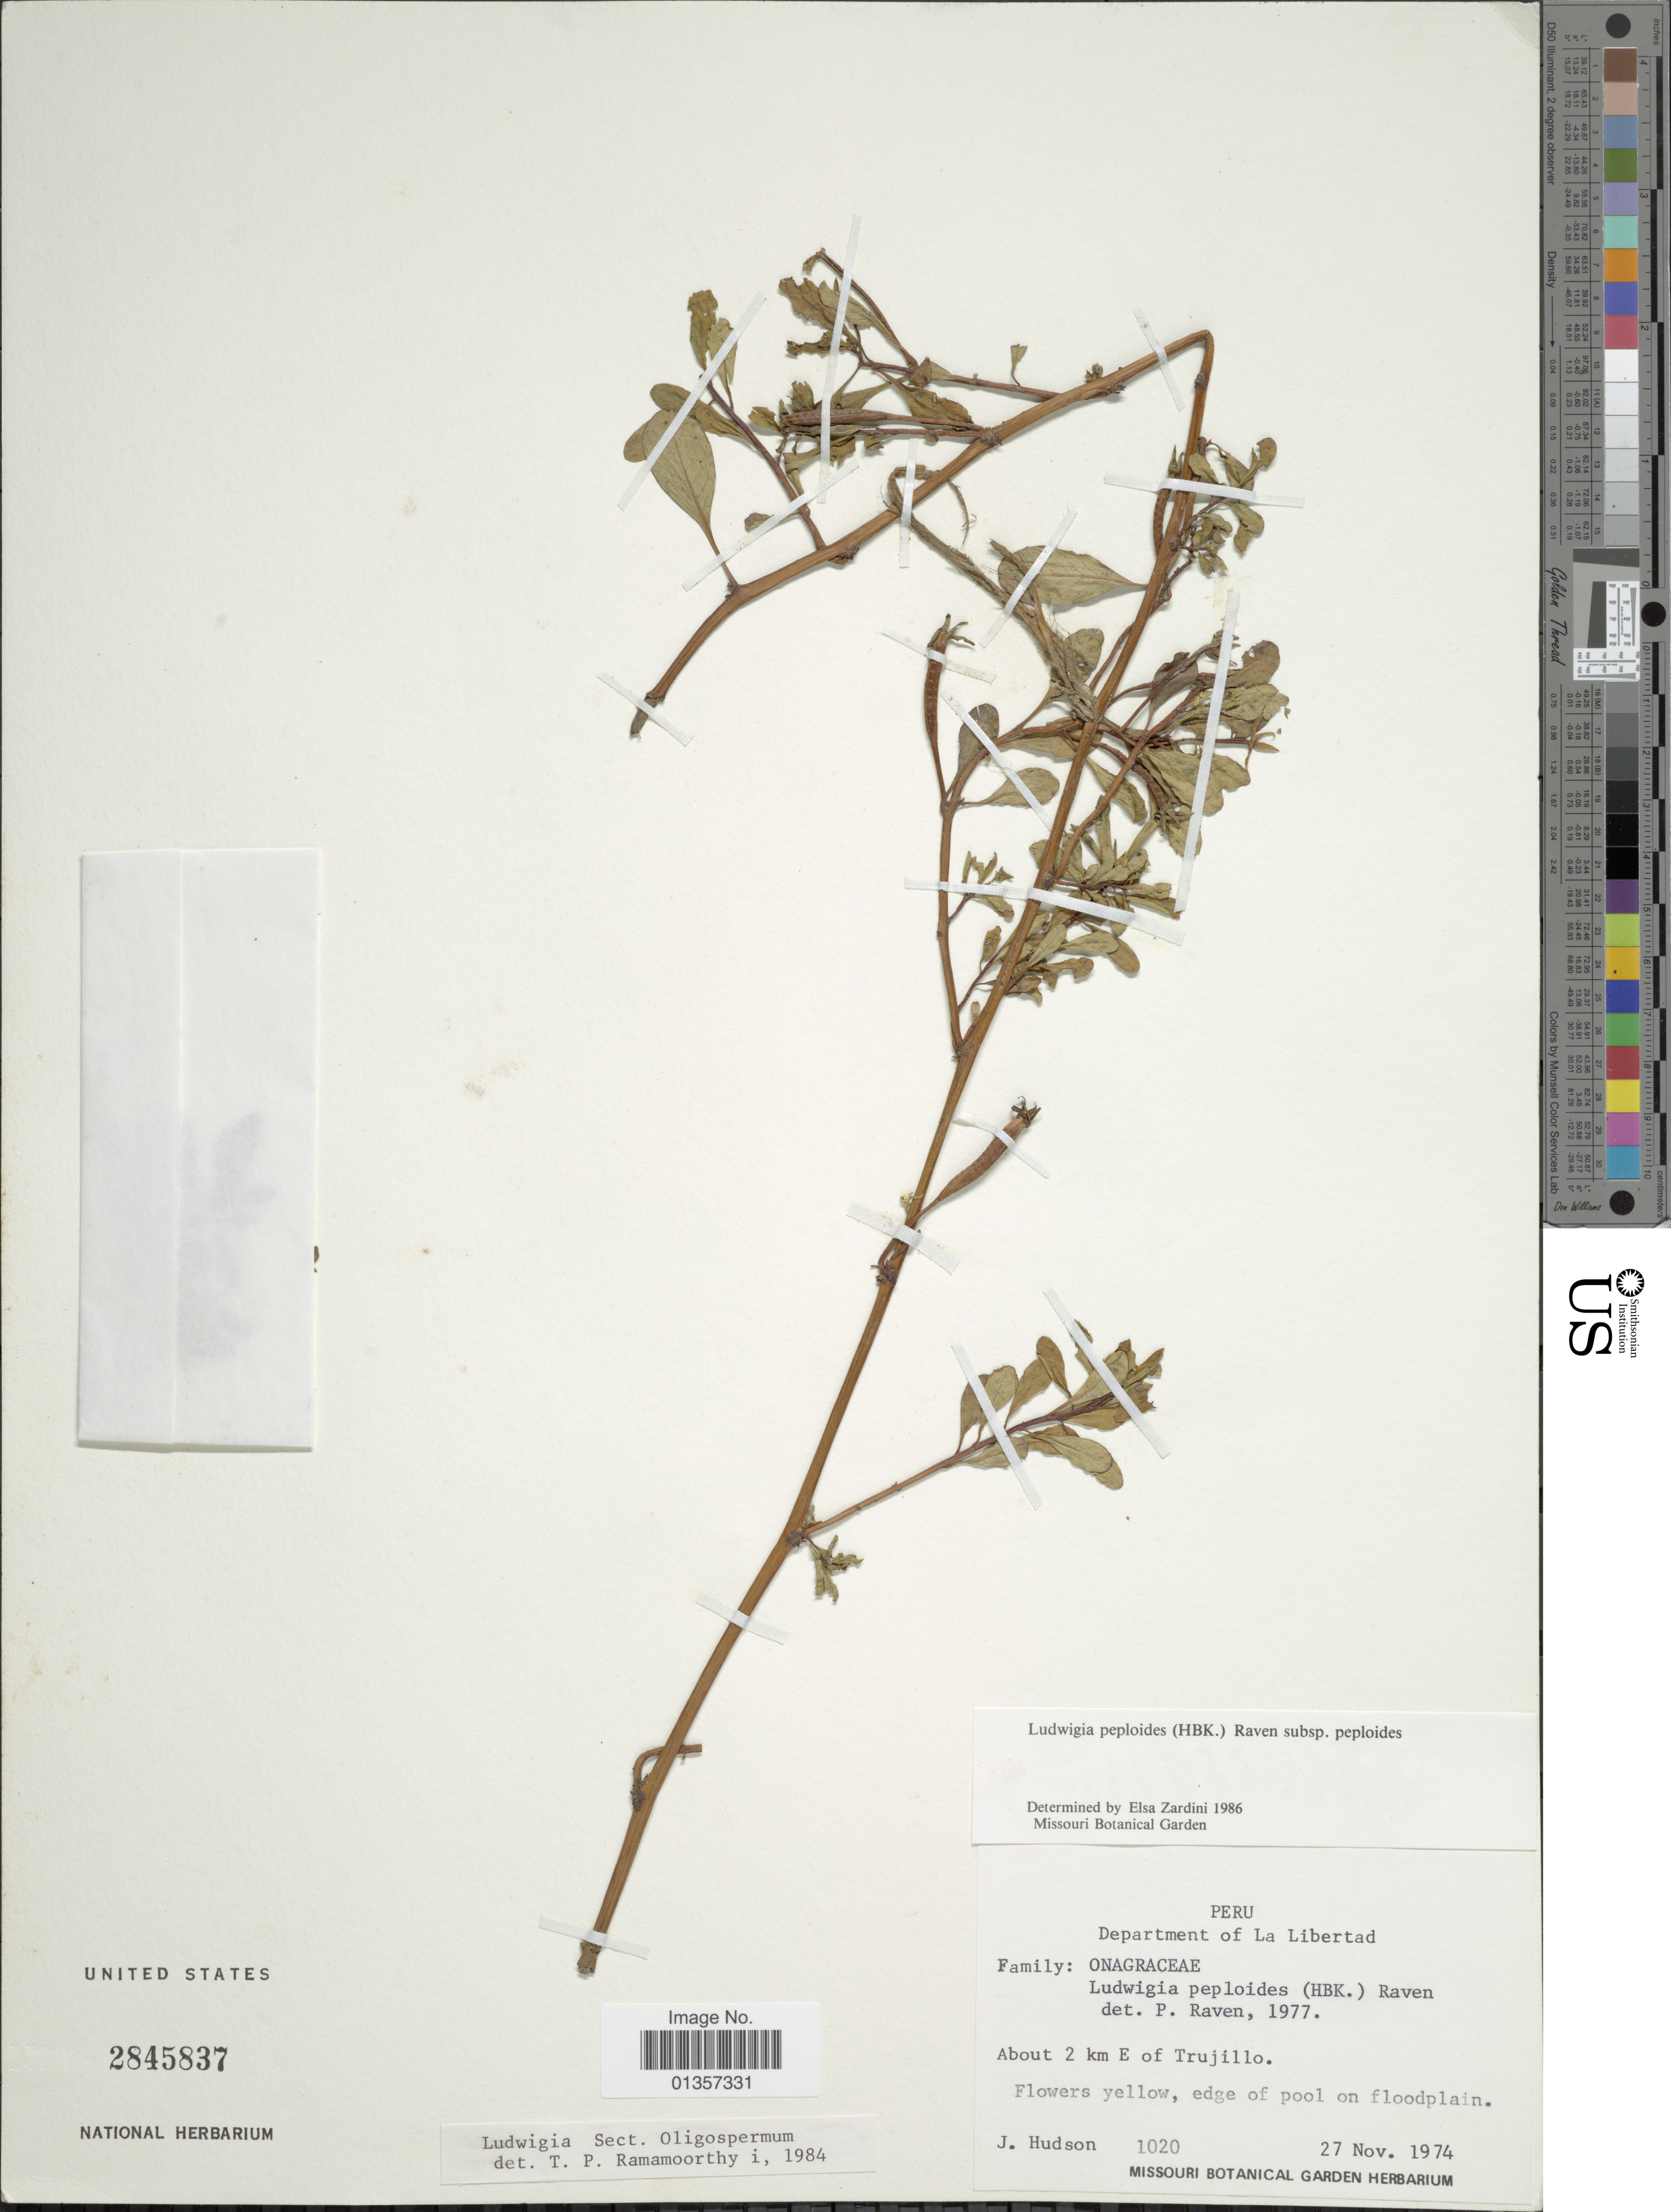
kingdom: Plantae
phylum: Tracheophyta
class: Magnoliopsida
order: Myrtales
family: Onagraceae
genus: Ludwigia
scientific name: Ludwigia peploides subsp. peploides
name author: (Kunth) P.H. Raven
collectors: J. Hudson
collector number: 1020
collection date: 1974-11-27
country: Peru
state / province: La Libertad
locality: About 2 km E of Trujillo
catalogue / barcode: US 2845837